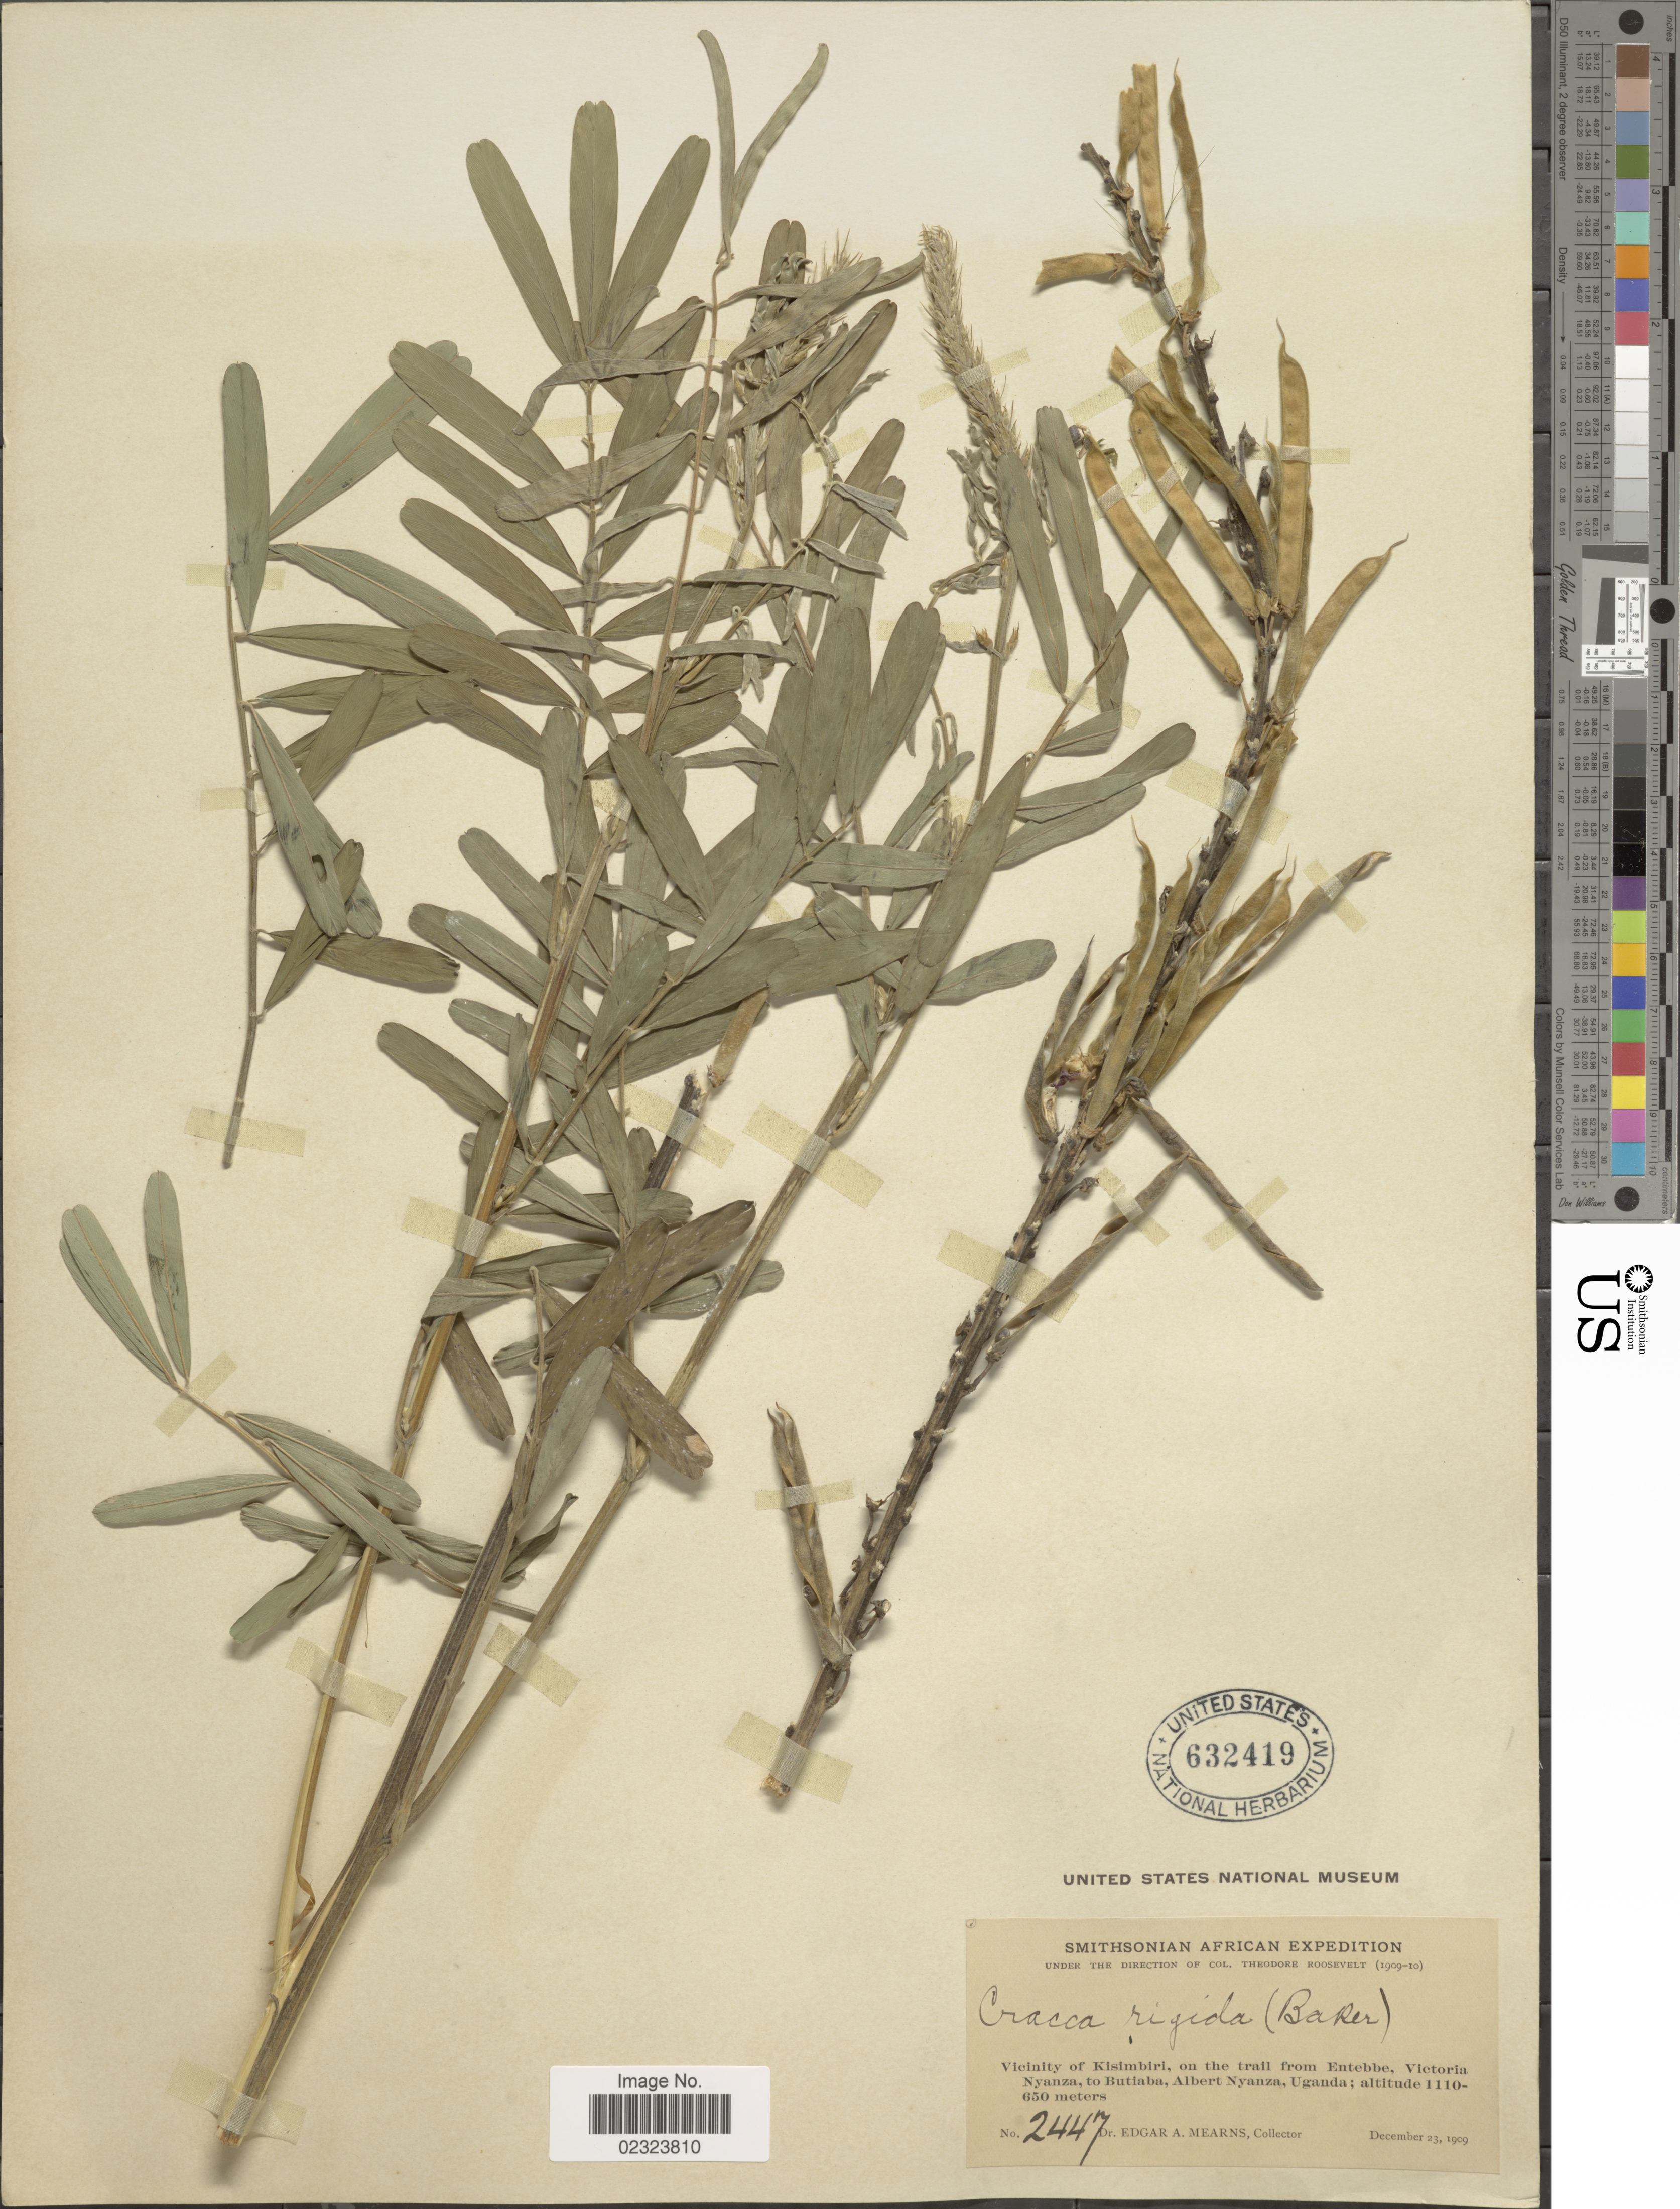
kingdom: Plantae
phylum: Tracheophyta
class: Magnoliopsida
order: Fabales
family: Fabaceae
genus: Tephrosia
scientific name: Tephrosia rigida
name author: Span.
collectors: E. A. Mearns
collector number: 2447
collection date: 1909-12-23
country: Uganda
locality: Vicinity of Kisimbiri, on the trail from Entebbe, Victoria Nyanza, to Butiaba, Albert Nyanza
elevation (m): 650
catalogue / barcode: US 632419